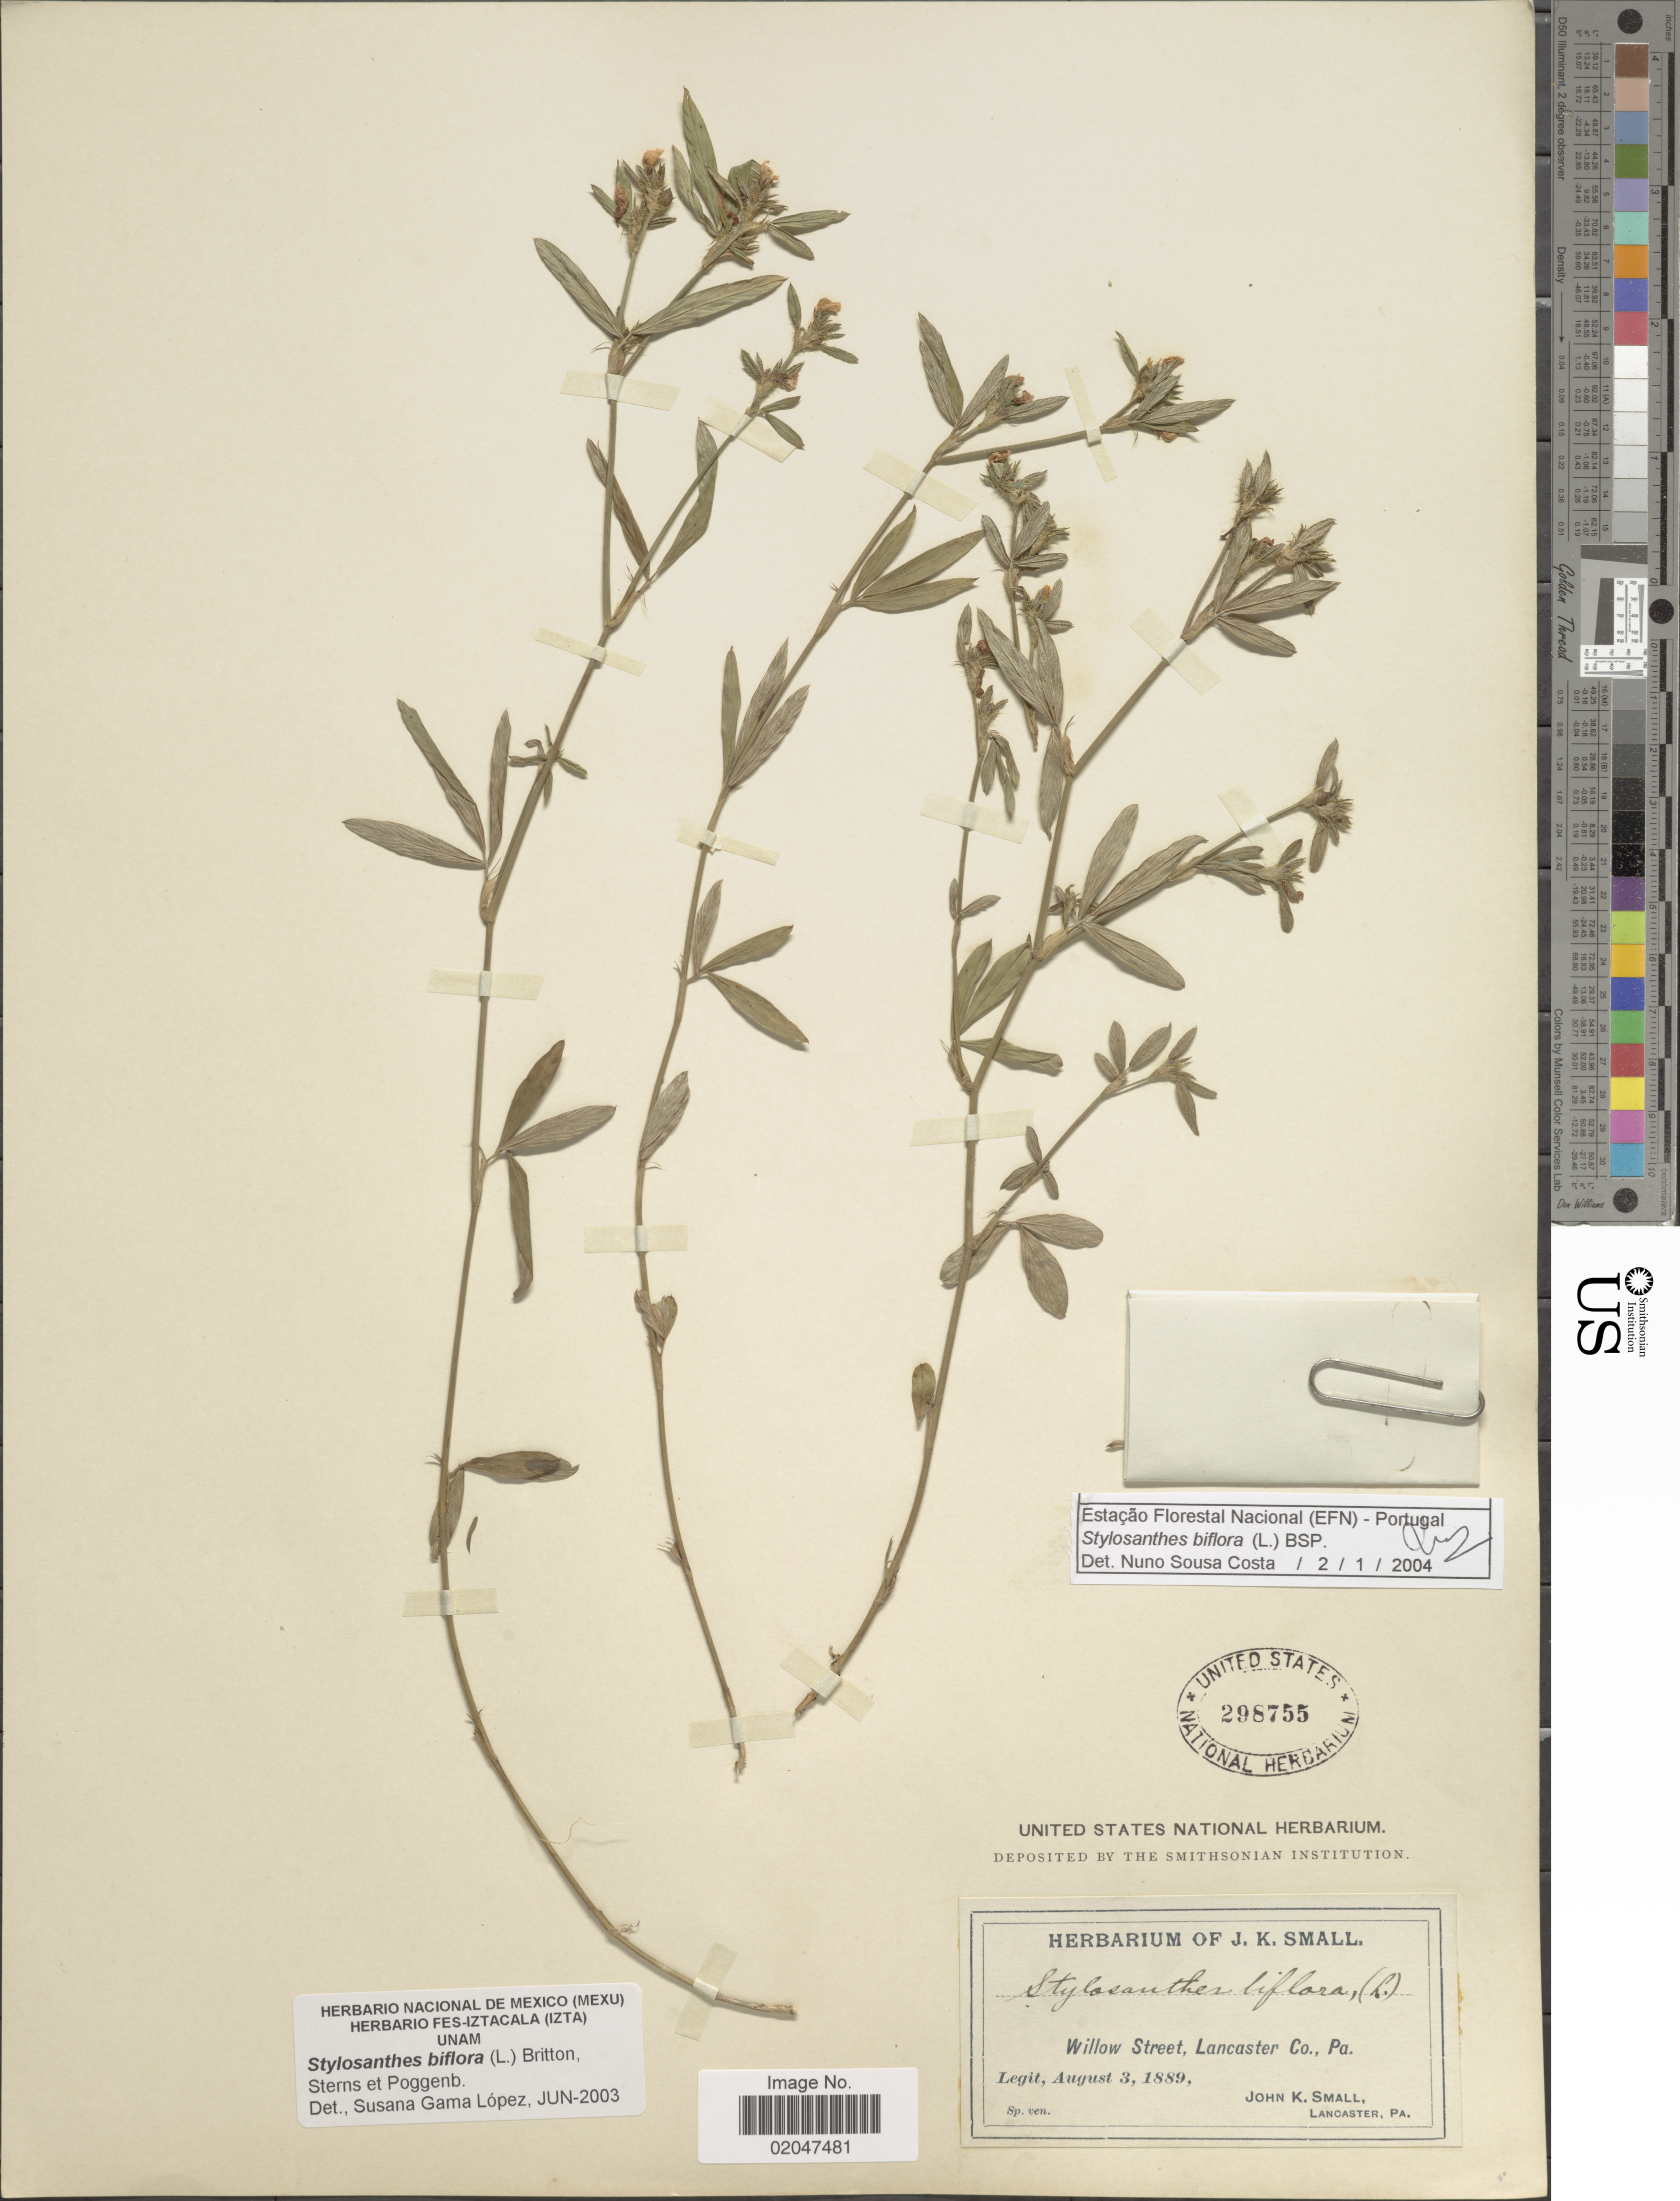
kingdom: Plantae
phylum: Tracheophyta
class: Magnoliopsida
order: Fabales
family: Fabaceae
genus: Stylosanthes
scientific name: Stylosanthes biflora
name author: (L.) Britton et al.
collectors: J. K. Small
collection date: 1889-08-03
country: United States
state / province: Pennsylvania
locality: Willow Street, Lancaster Co., Pa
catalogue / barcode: US 298755